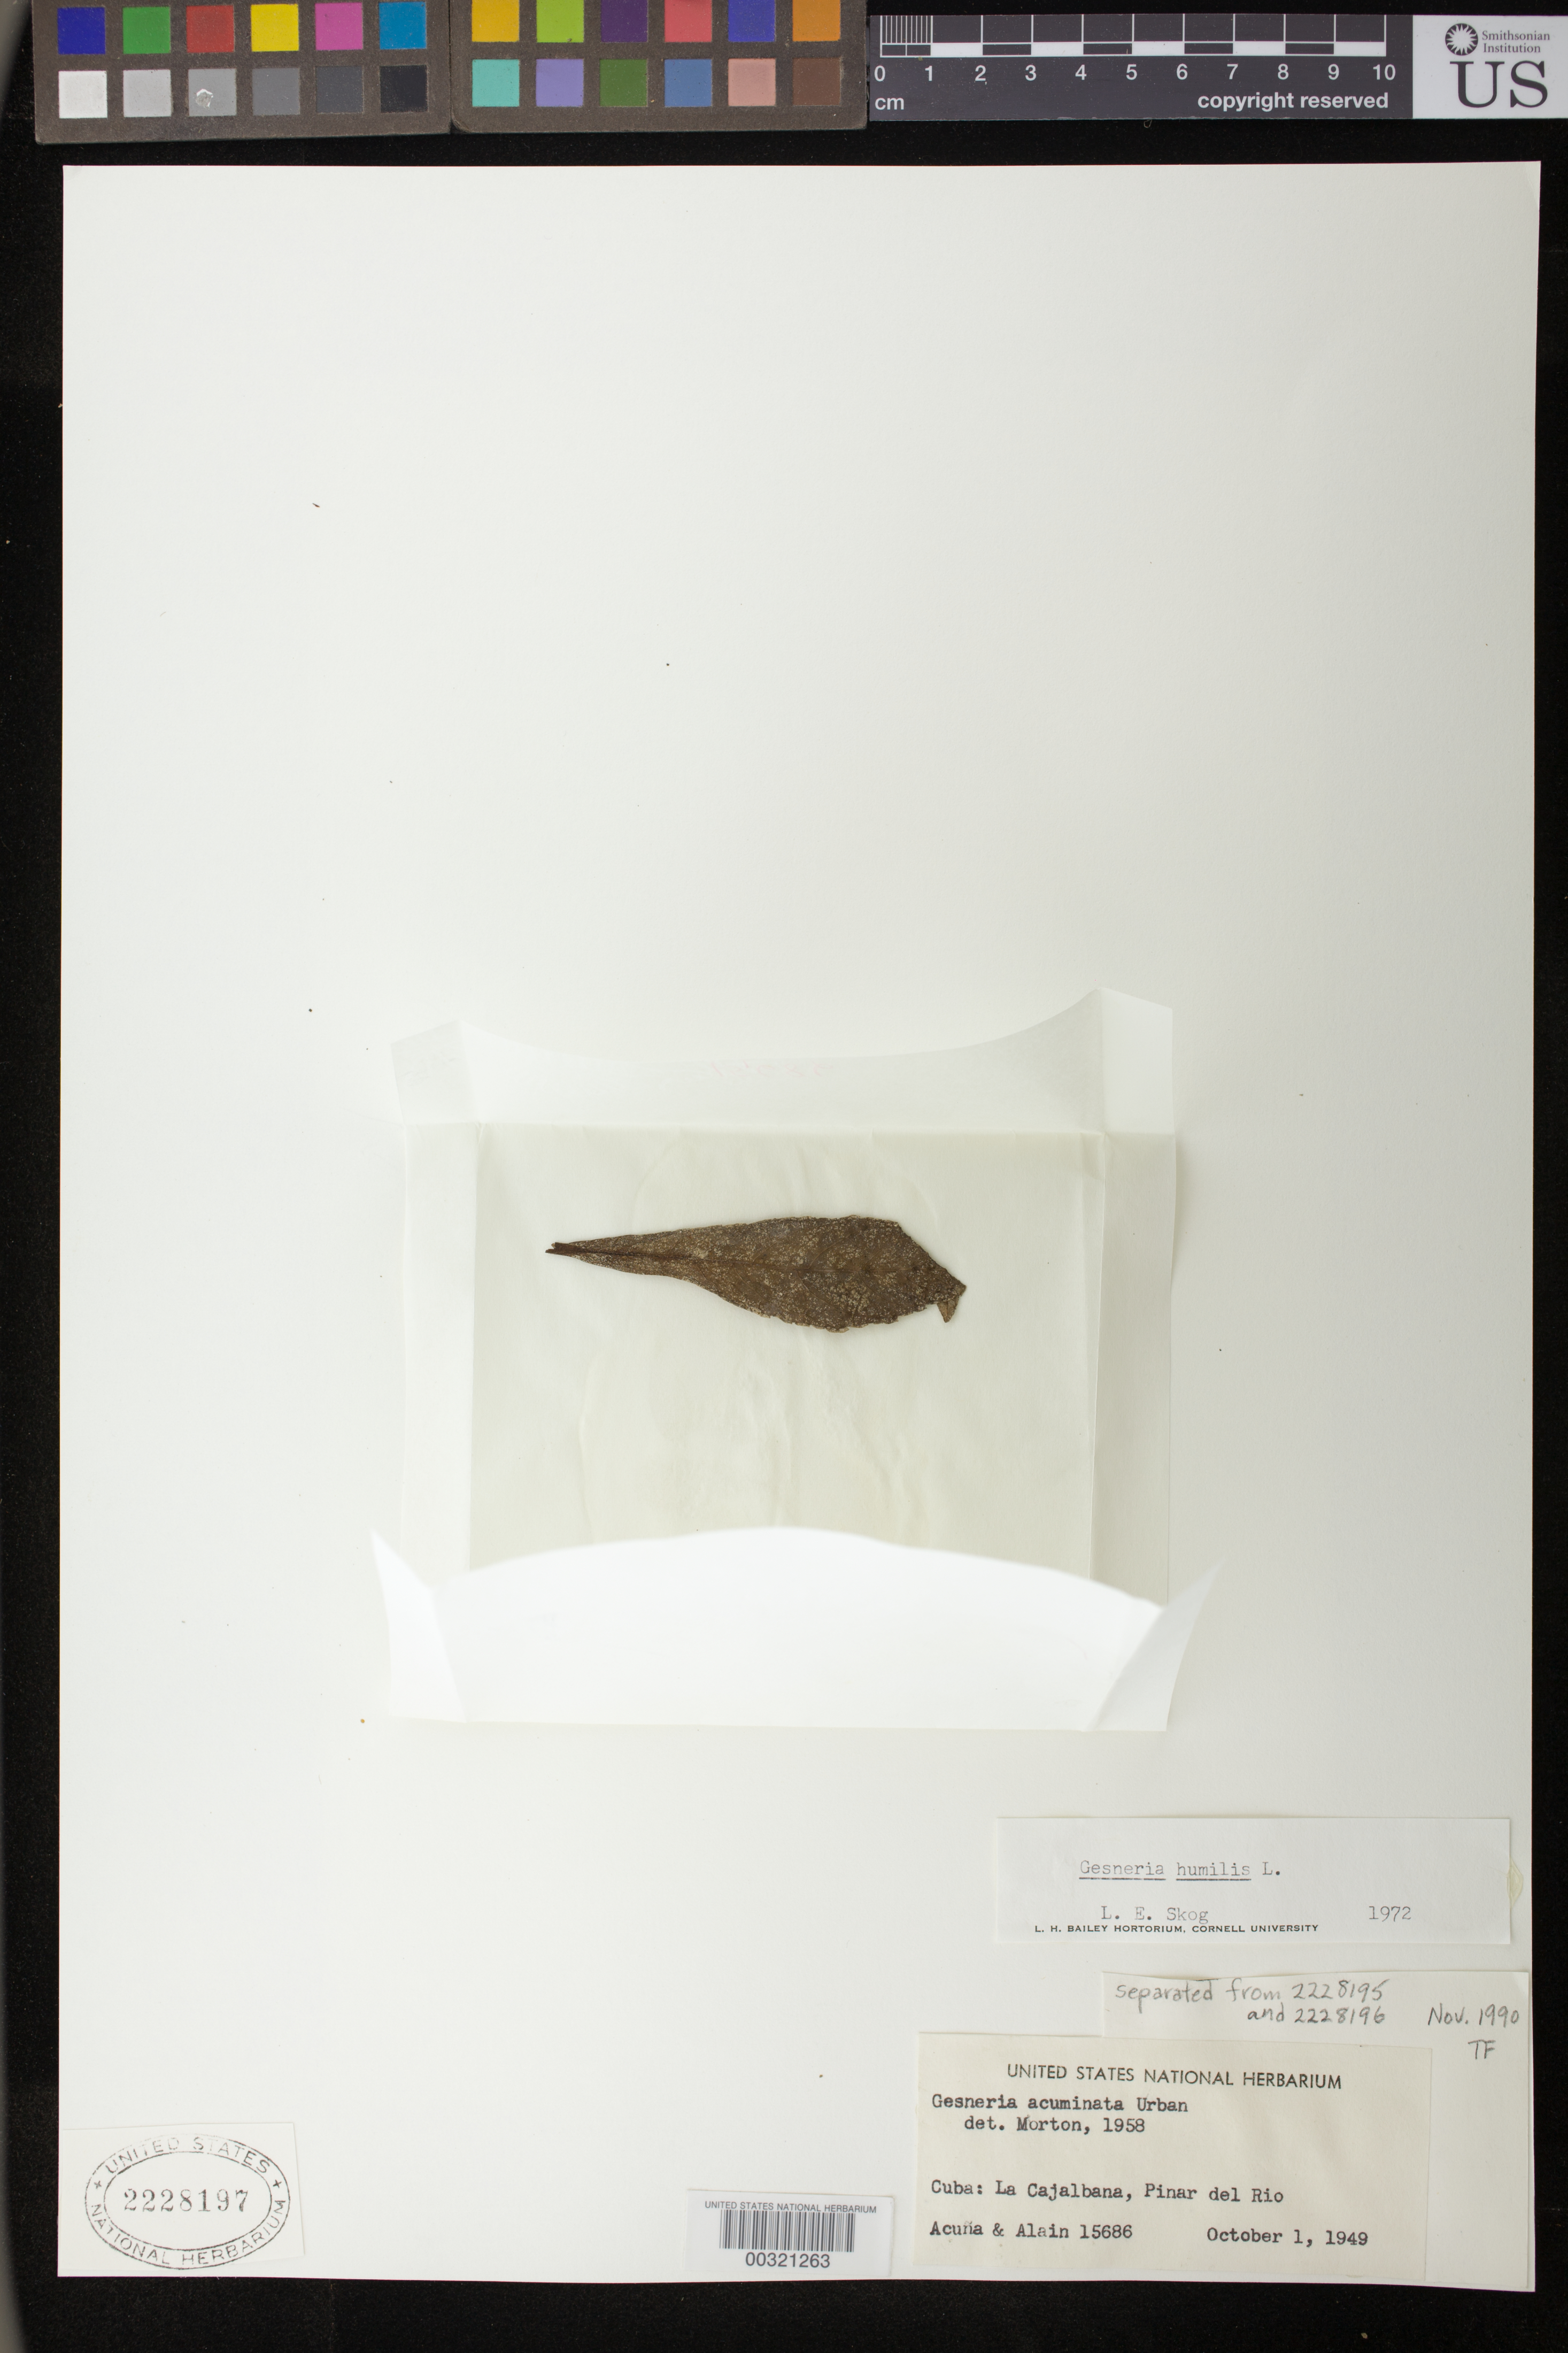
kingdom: Plantae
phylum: Tracheophyta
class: Magnoliopsida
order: Lamiales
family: Gesneriaceae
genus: Gesneria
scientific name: Gesneria humilis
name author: L.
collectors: J. Acuña & A. H. Liogier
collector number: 15686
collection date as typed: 01 Oct 1949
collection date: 1949-10-01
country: Cuba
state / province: Pinar del Rio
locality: La Cajalbana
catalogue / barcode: US 2228197